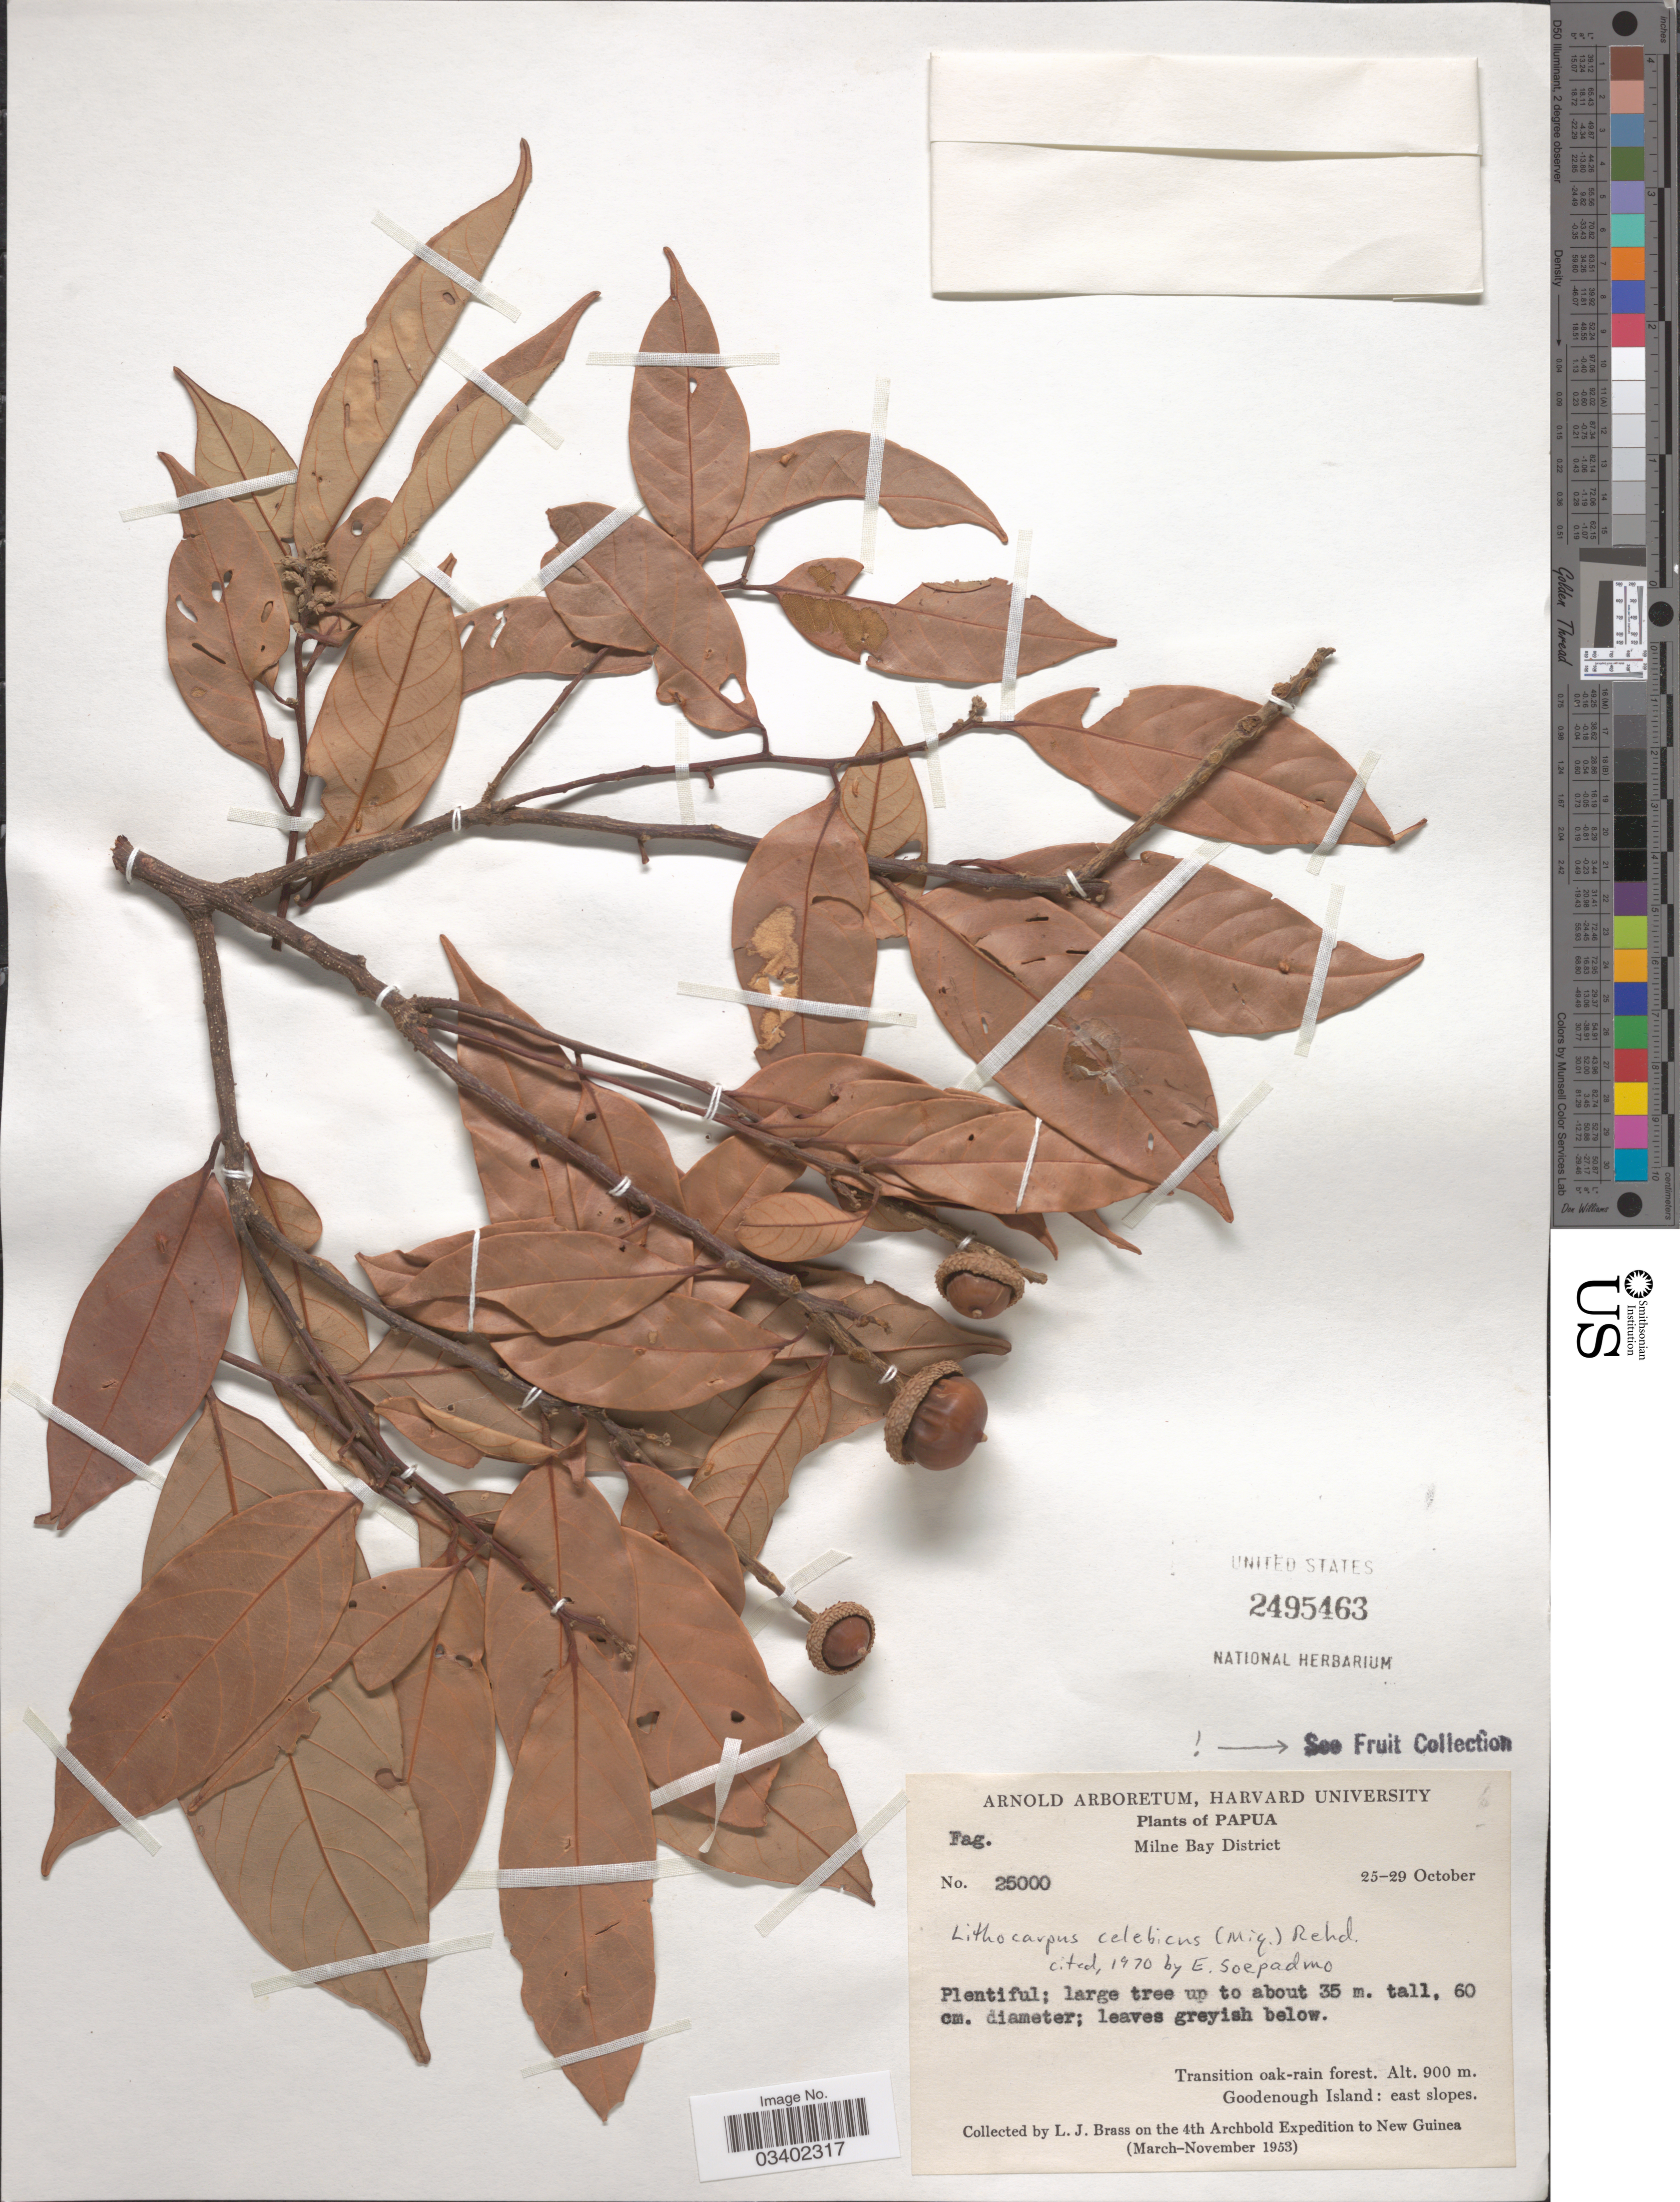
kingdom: Plantae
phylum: Tracheophyta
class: Magnoliopsida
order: Fagales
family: Fagaceae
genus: Lithocarpus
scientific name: Lithocarpus celebicus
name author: (Miq.) Rehder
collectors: L. J. Brass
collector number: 25000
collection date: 1953-10-25/1953-10-29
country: Papua New Guinea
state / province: Milne Bay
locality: Milne Bay District. Transition oak-rain forest. Goodenough Island: east slopes. New Guinea.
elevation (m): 900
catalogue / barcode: US 2495463